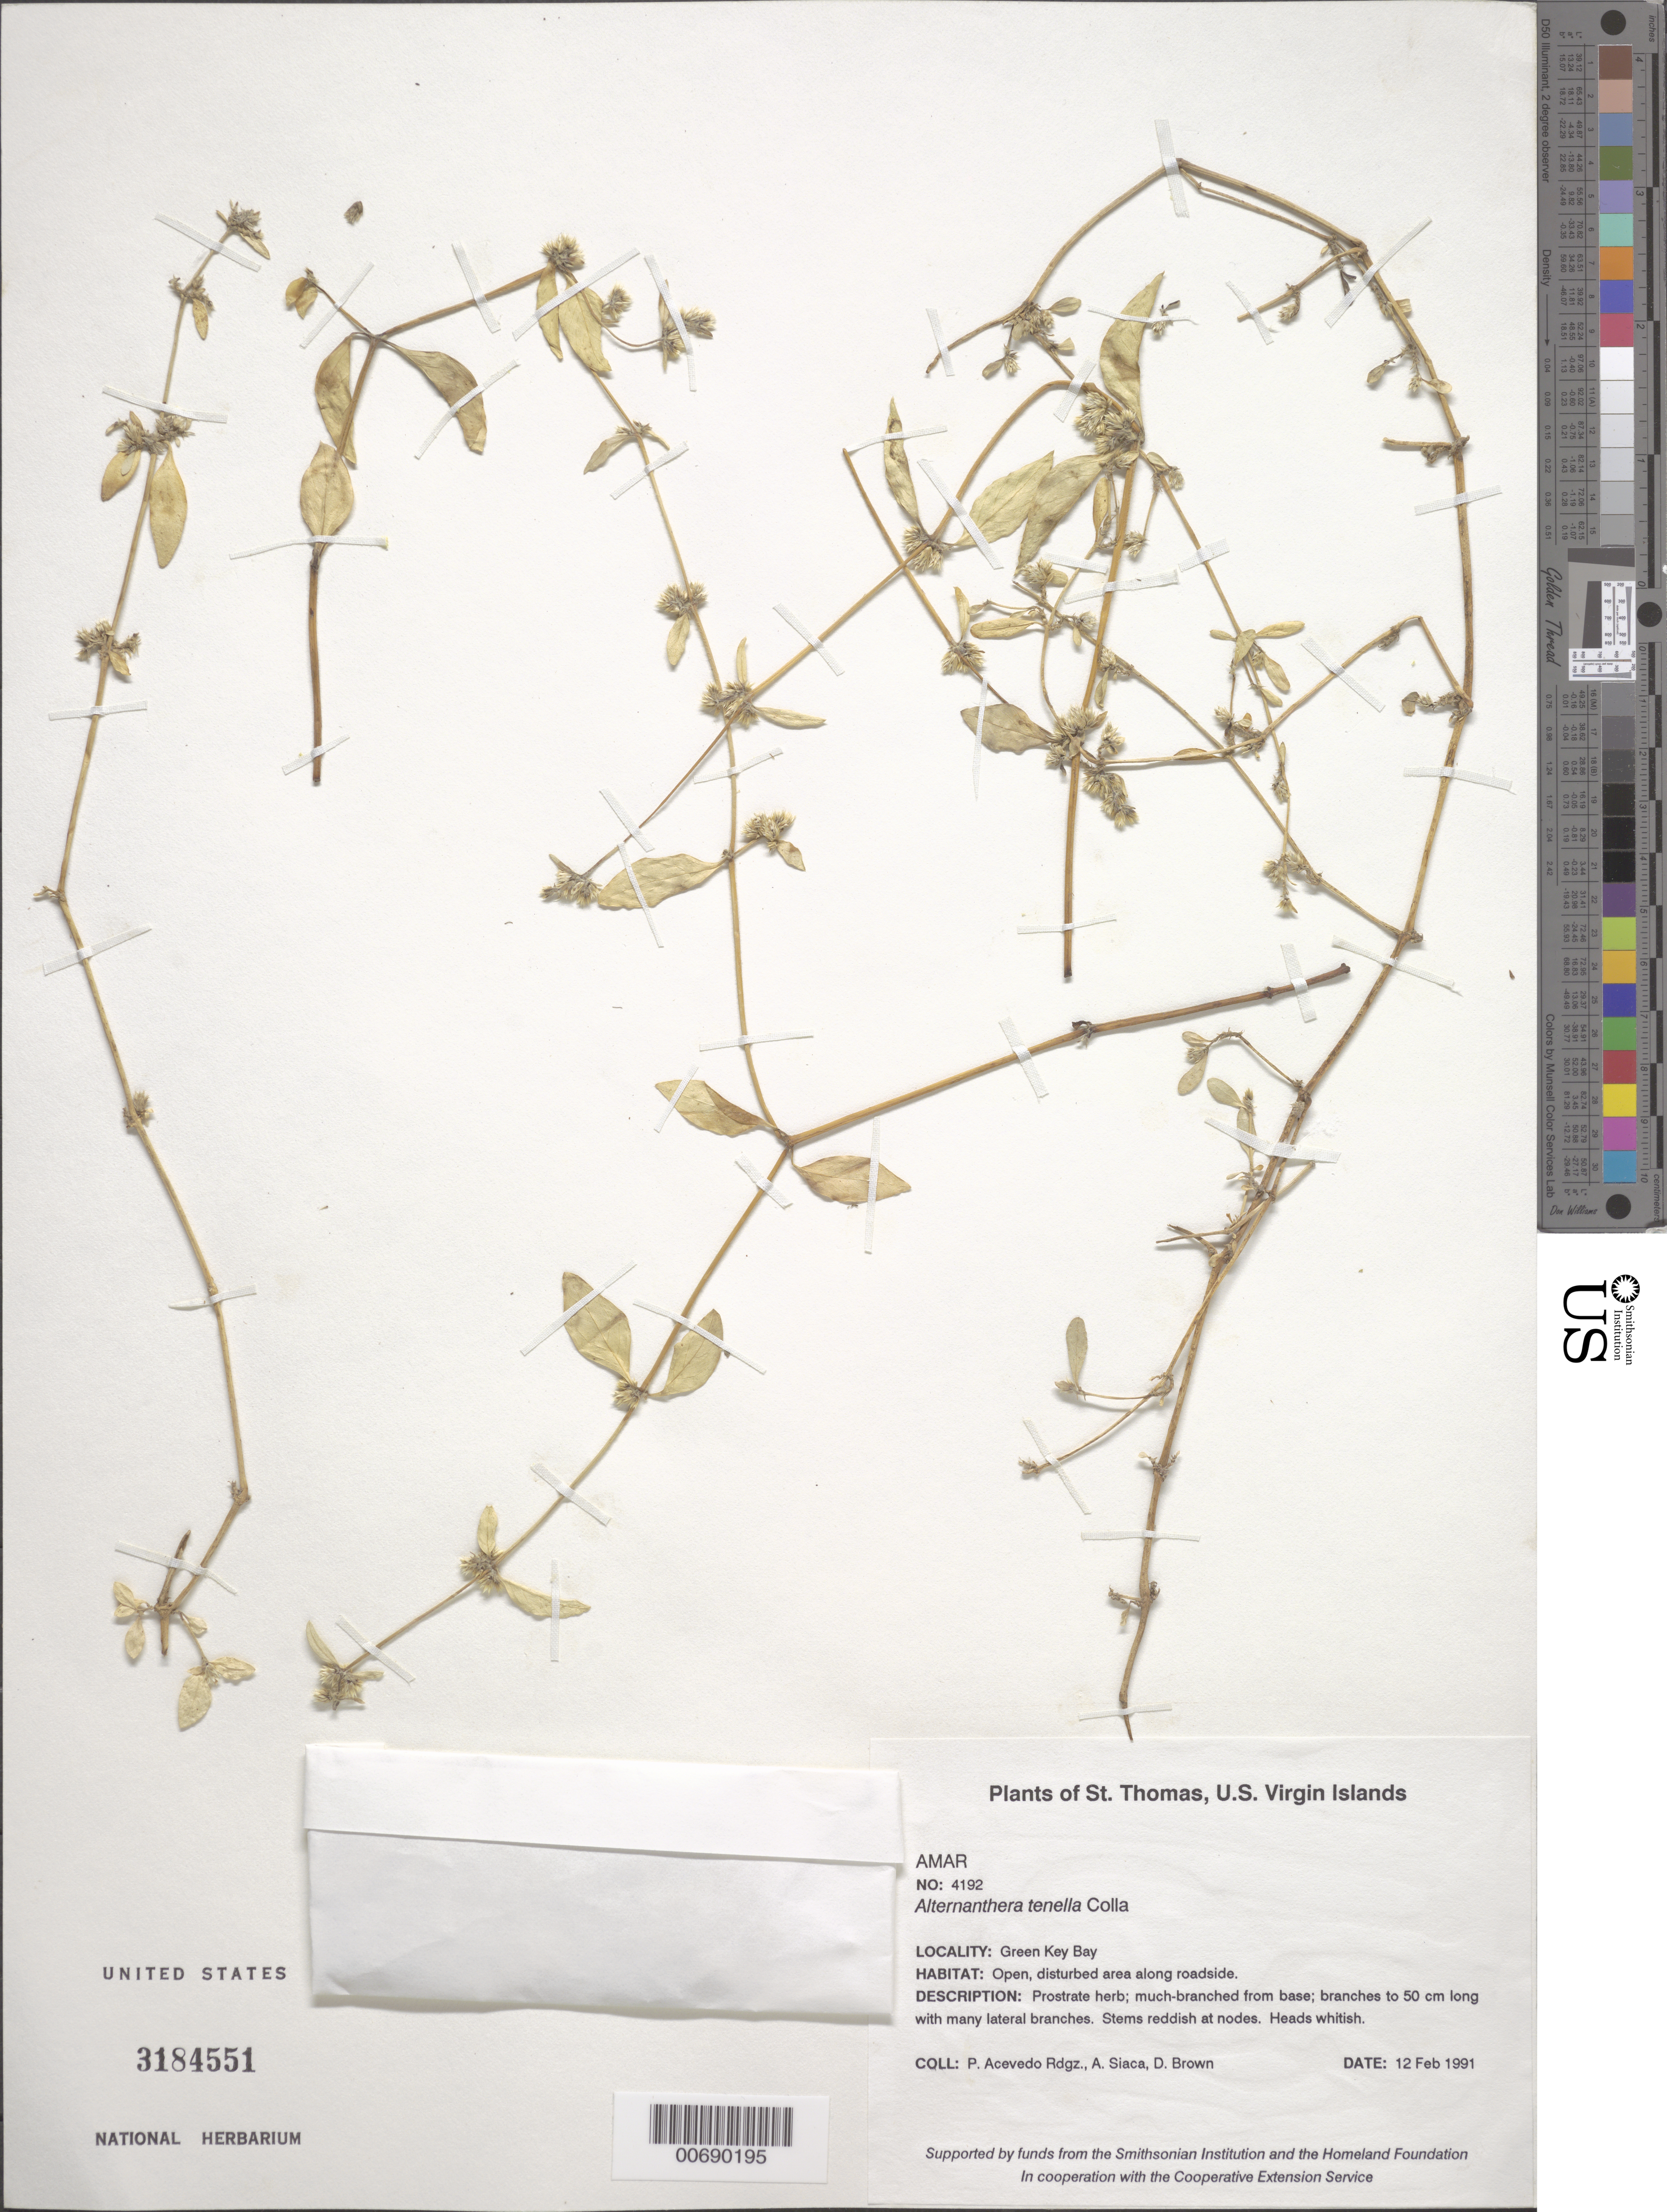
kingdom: Plantae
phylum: Tracheophyta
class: Magnoliopsida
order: Caryophyllales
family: Amaranthaceae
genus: Alternanthera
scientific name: Alternanthera tenella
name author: Colla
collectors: P. Acevedo-Rodr., A. Siaca & D. Brown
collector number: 4192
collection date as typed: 12 Feb 1991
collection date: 1991-02-12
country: U.S. Virgin Islands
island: St. Thomas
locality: Green Key Bay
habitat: Open, disturbed area along roadside.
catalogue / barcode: US 3184551